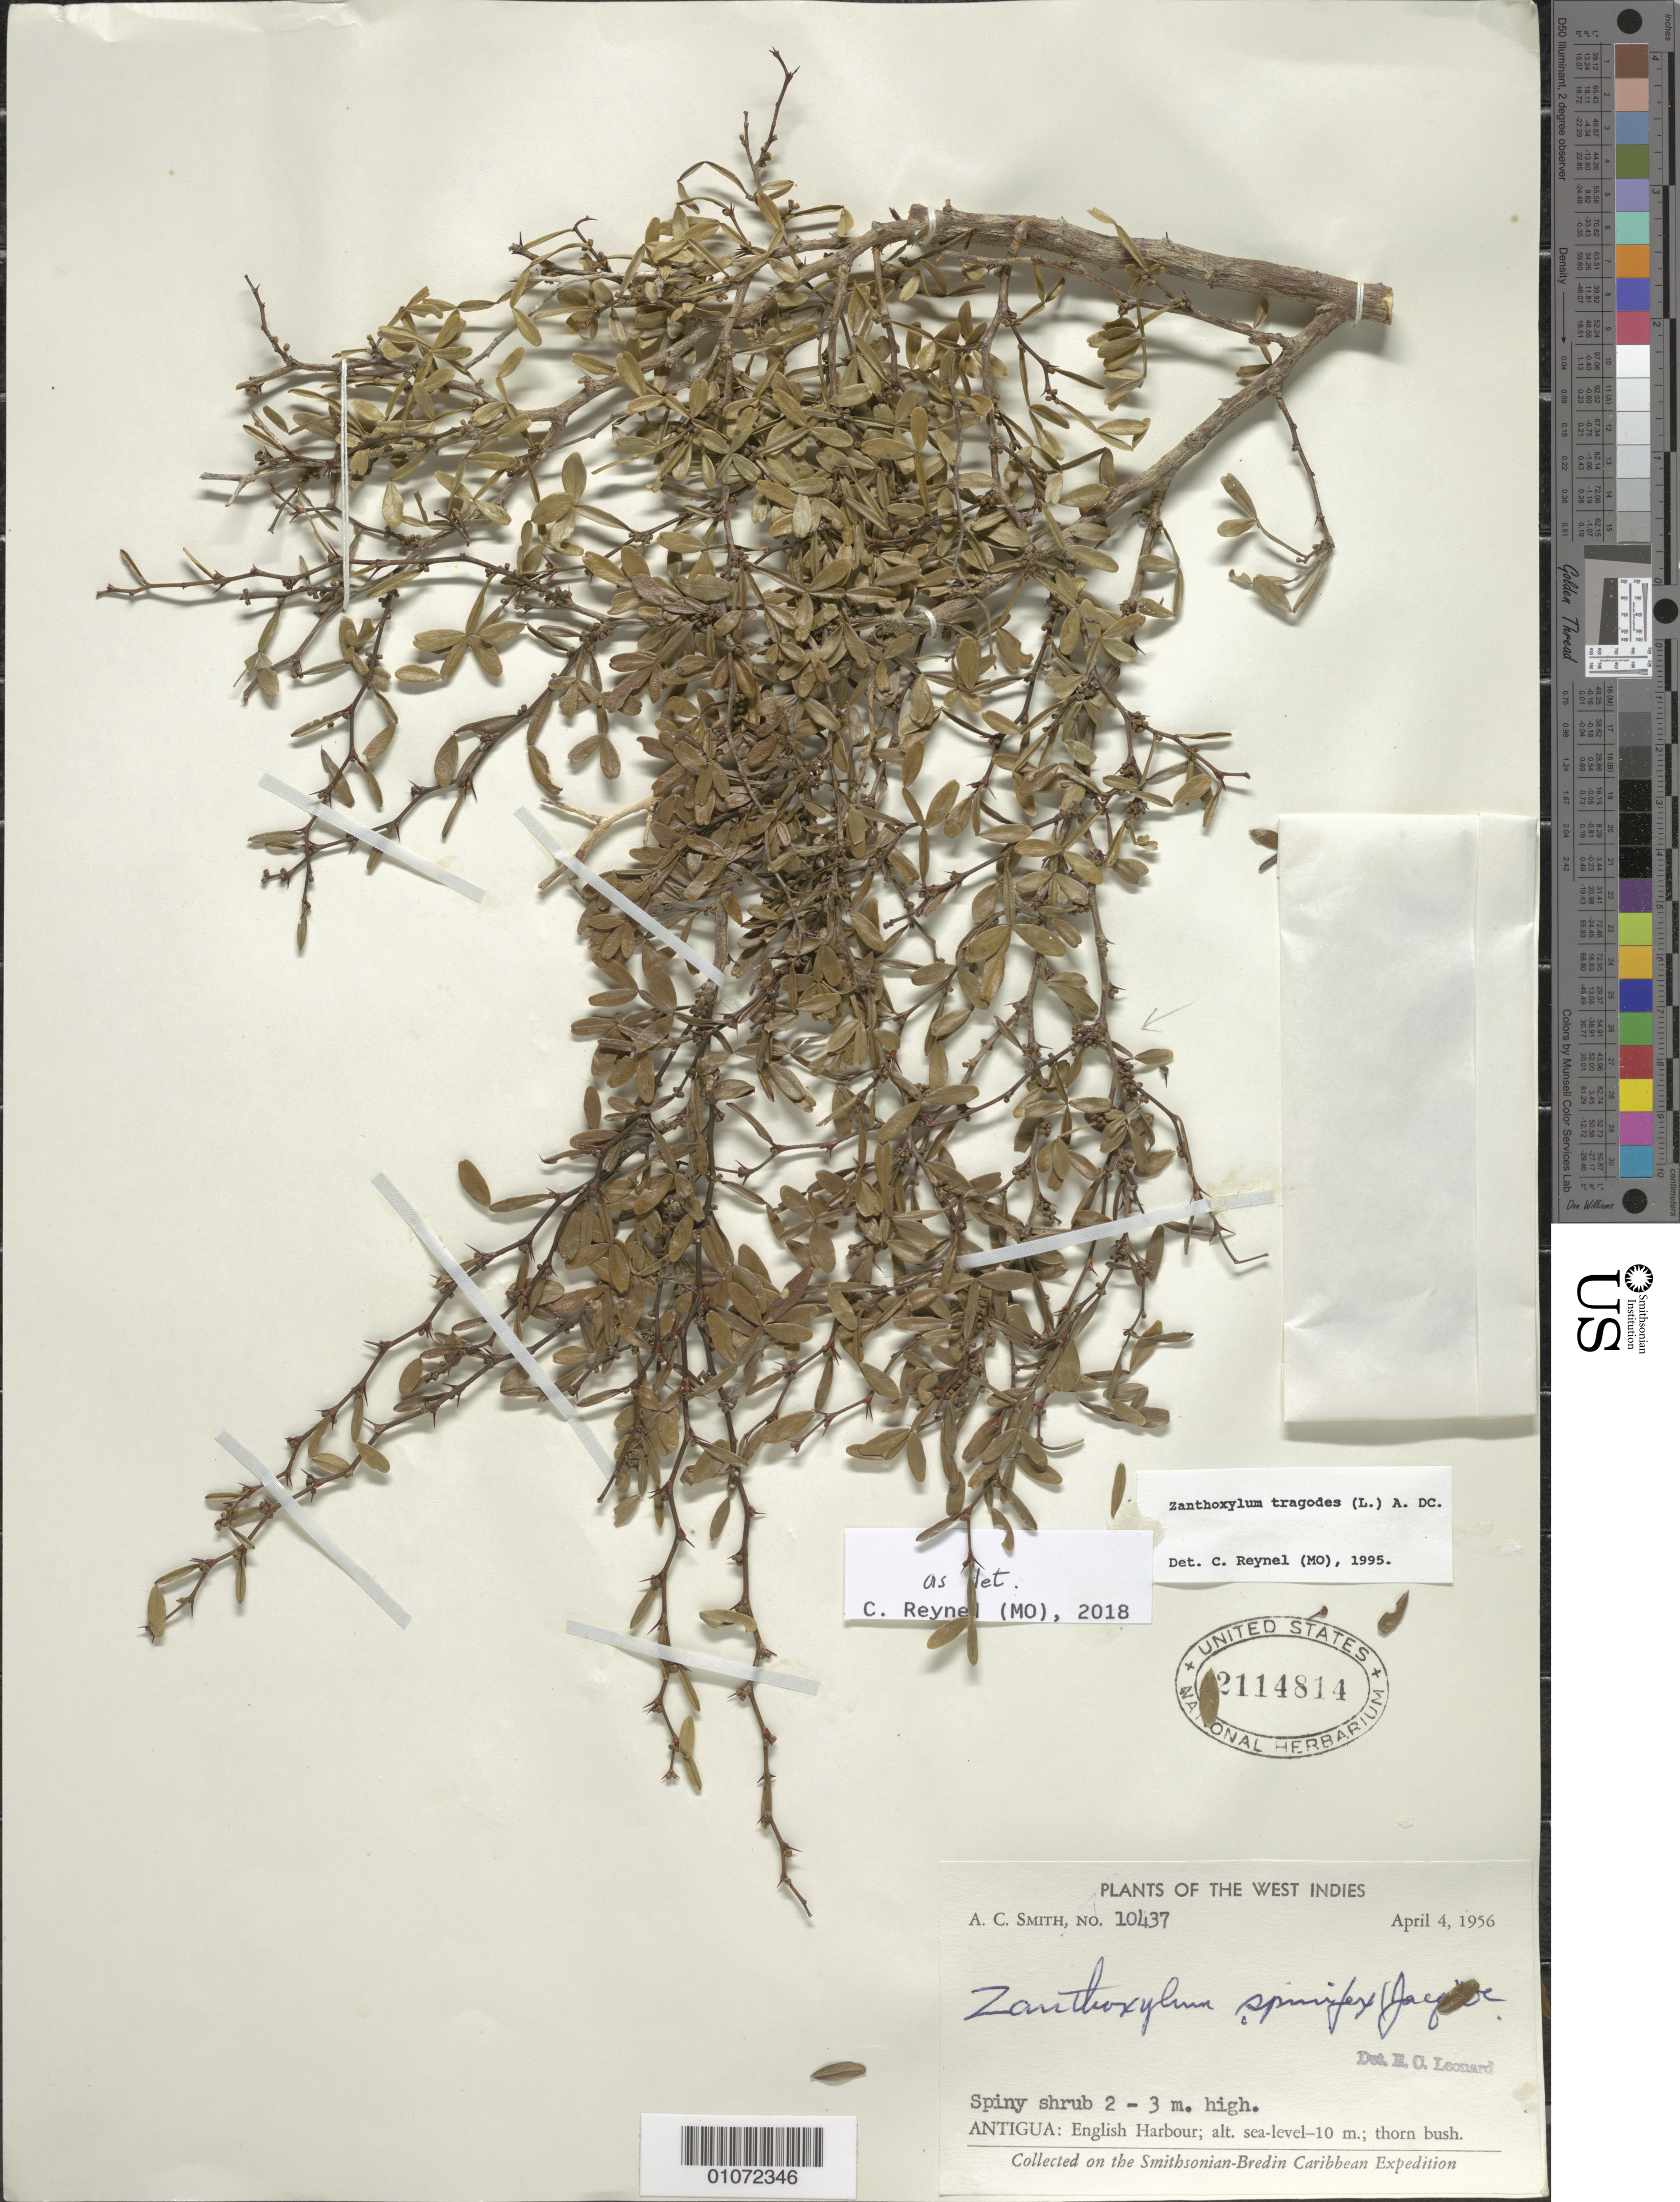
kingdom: Plantae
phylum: Tracheophyta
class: Magnoliopsida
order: Sapindales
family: Rutaceae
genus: Zanthoxylum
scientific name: Zanthoxylum tragodes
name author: (L.) DC.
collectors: A. C. Smith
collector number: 10437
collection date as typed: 04 Apr 1956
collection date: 1956-04-04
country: Antigua and Barbuda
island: Leeward Is.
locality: English Harbour; sea level; thorn bush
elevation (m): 10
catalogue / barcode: US 2114814